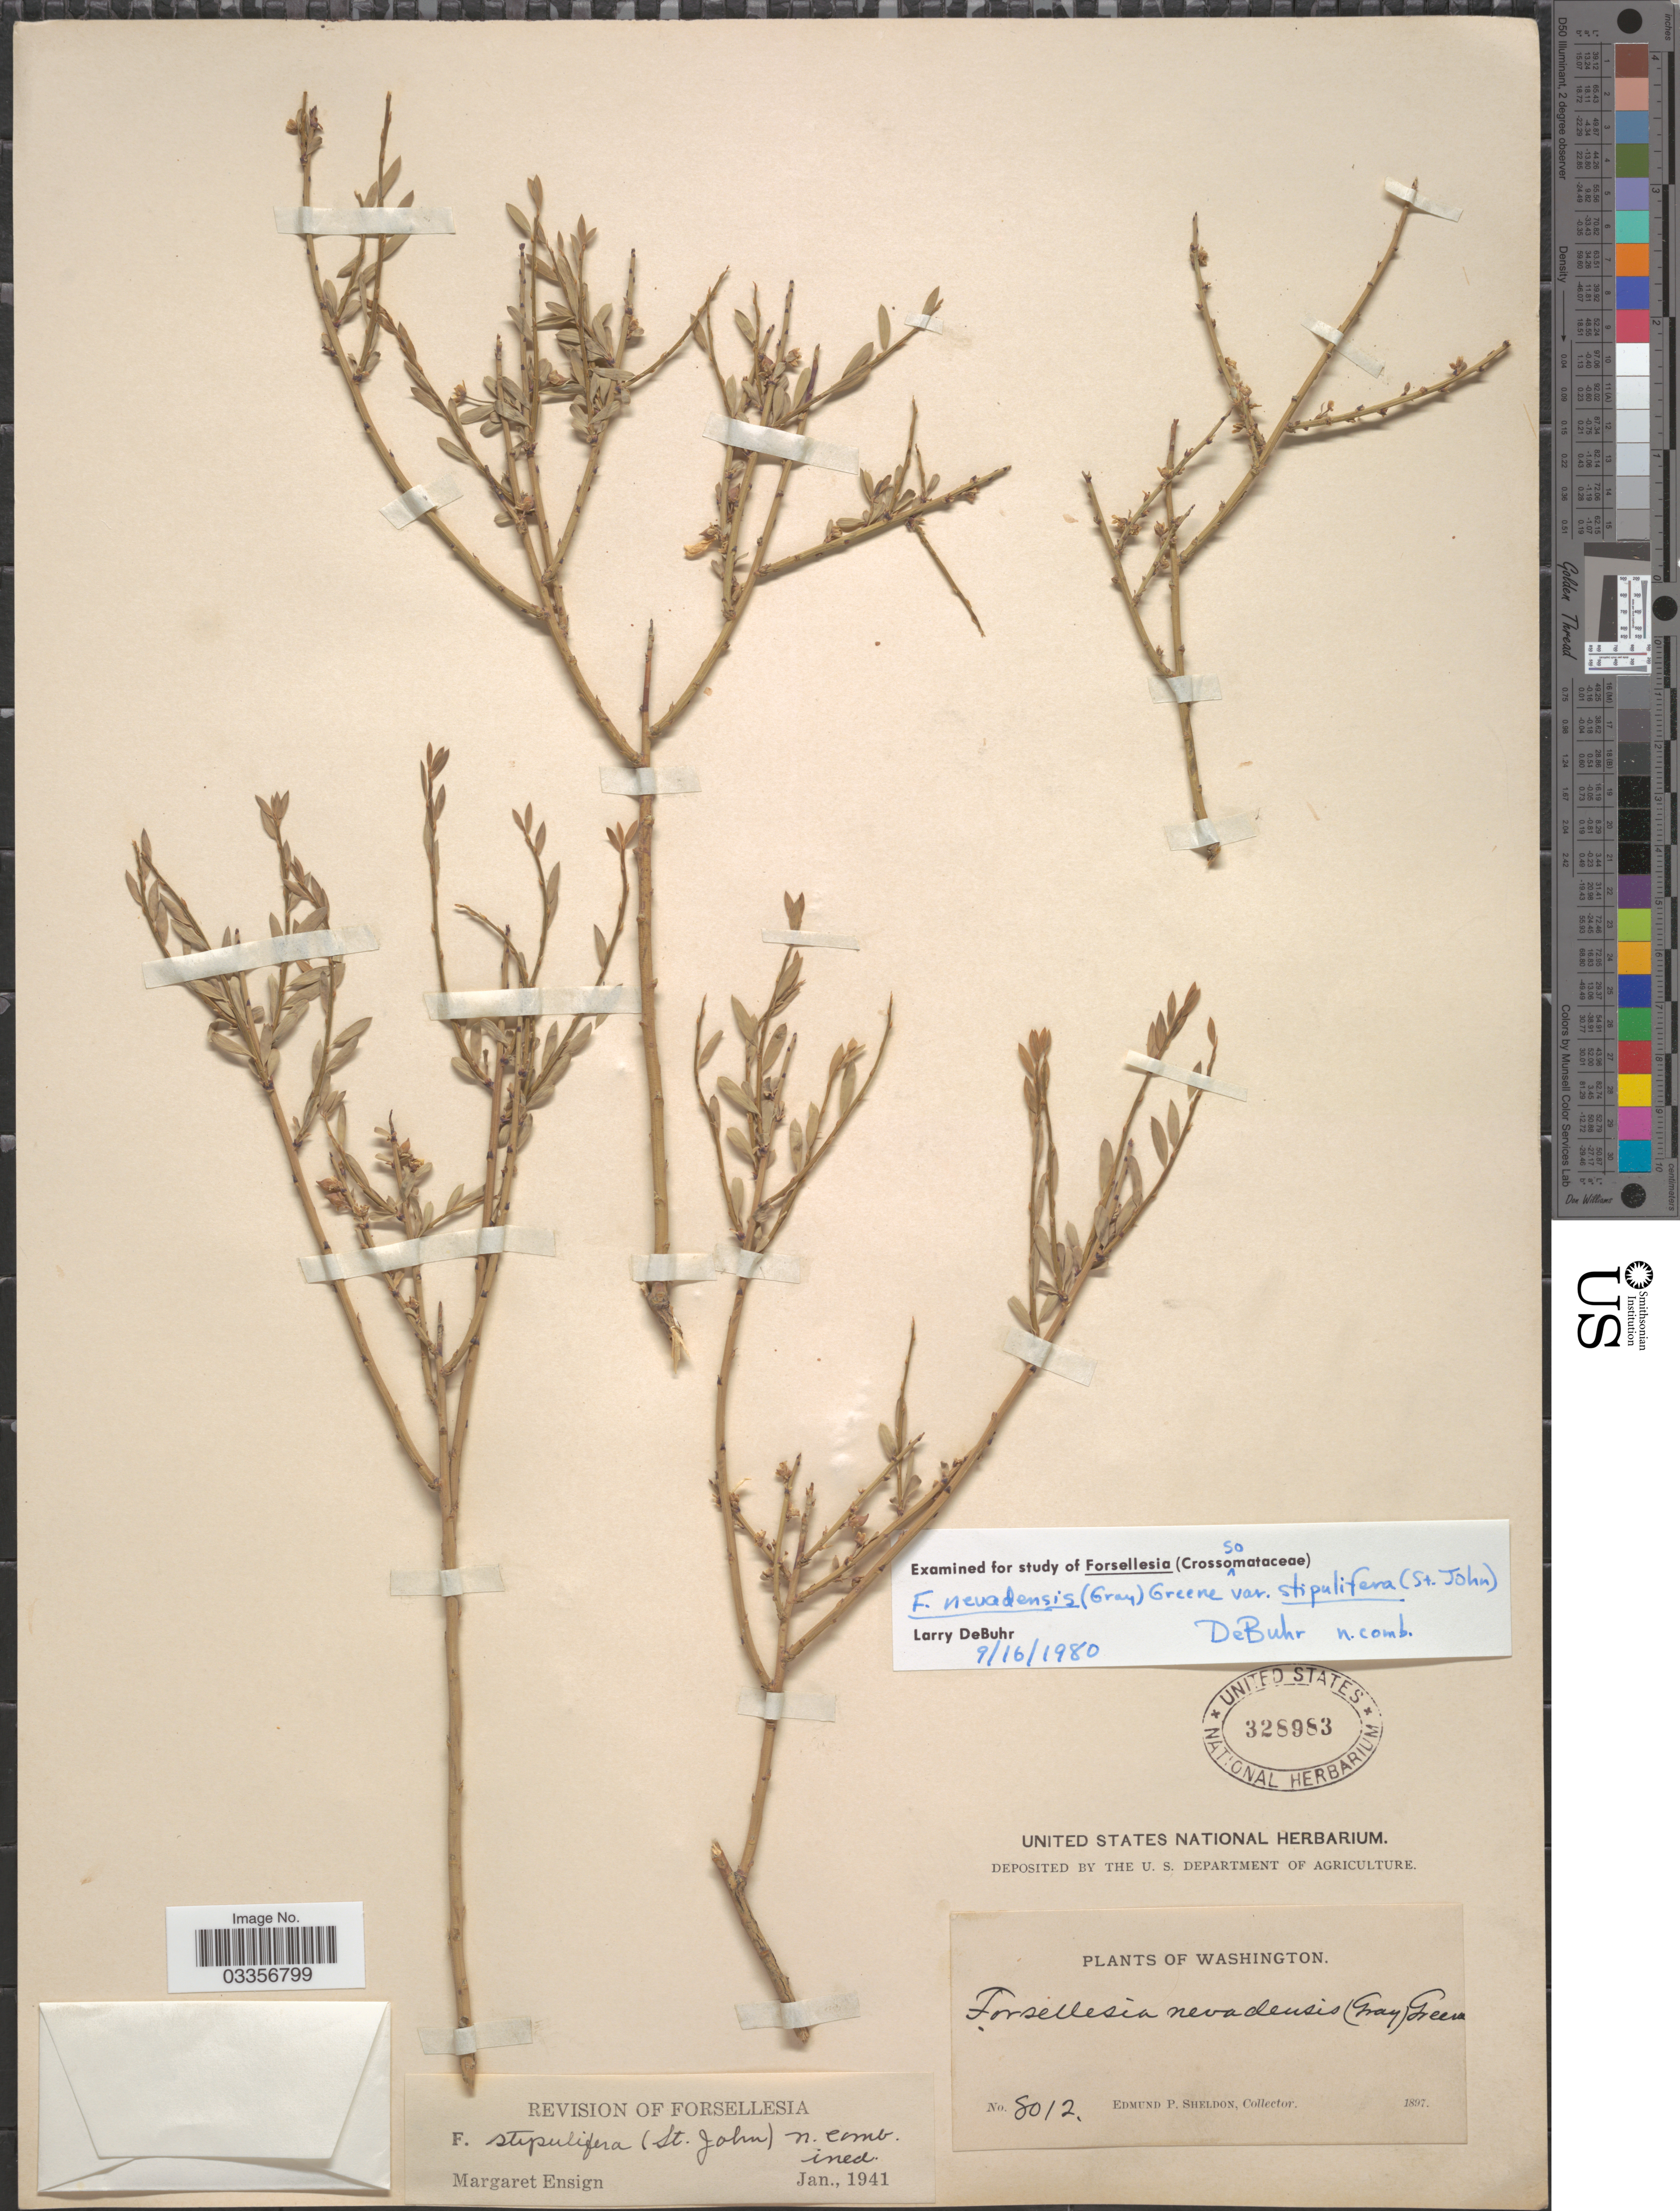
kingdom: Plantae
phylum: Tracheophyta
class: Magnoliopsida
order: Crossosomatales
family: Crossosomataceae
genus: Glossopetalon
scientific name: Glossopetalon spinescens var. aridum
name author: M.E. Jones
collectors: E. P. Sheldon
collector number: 8012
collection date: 1897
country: United States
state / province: Washington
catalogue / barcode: US 328983